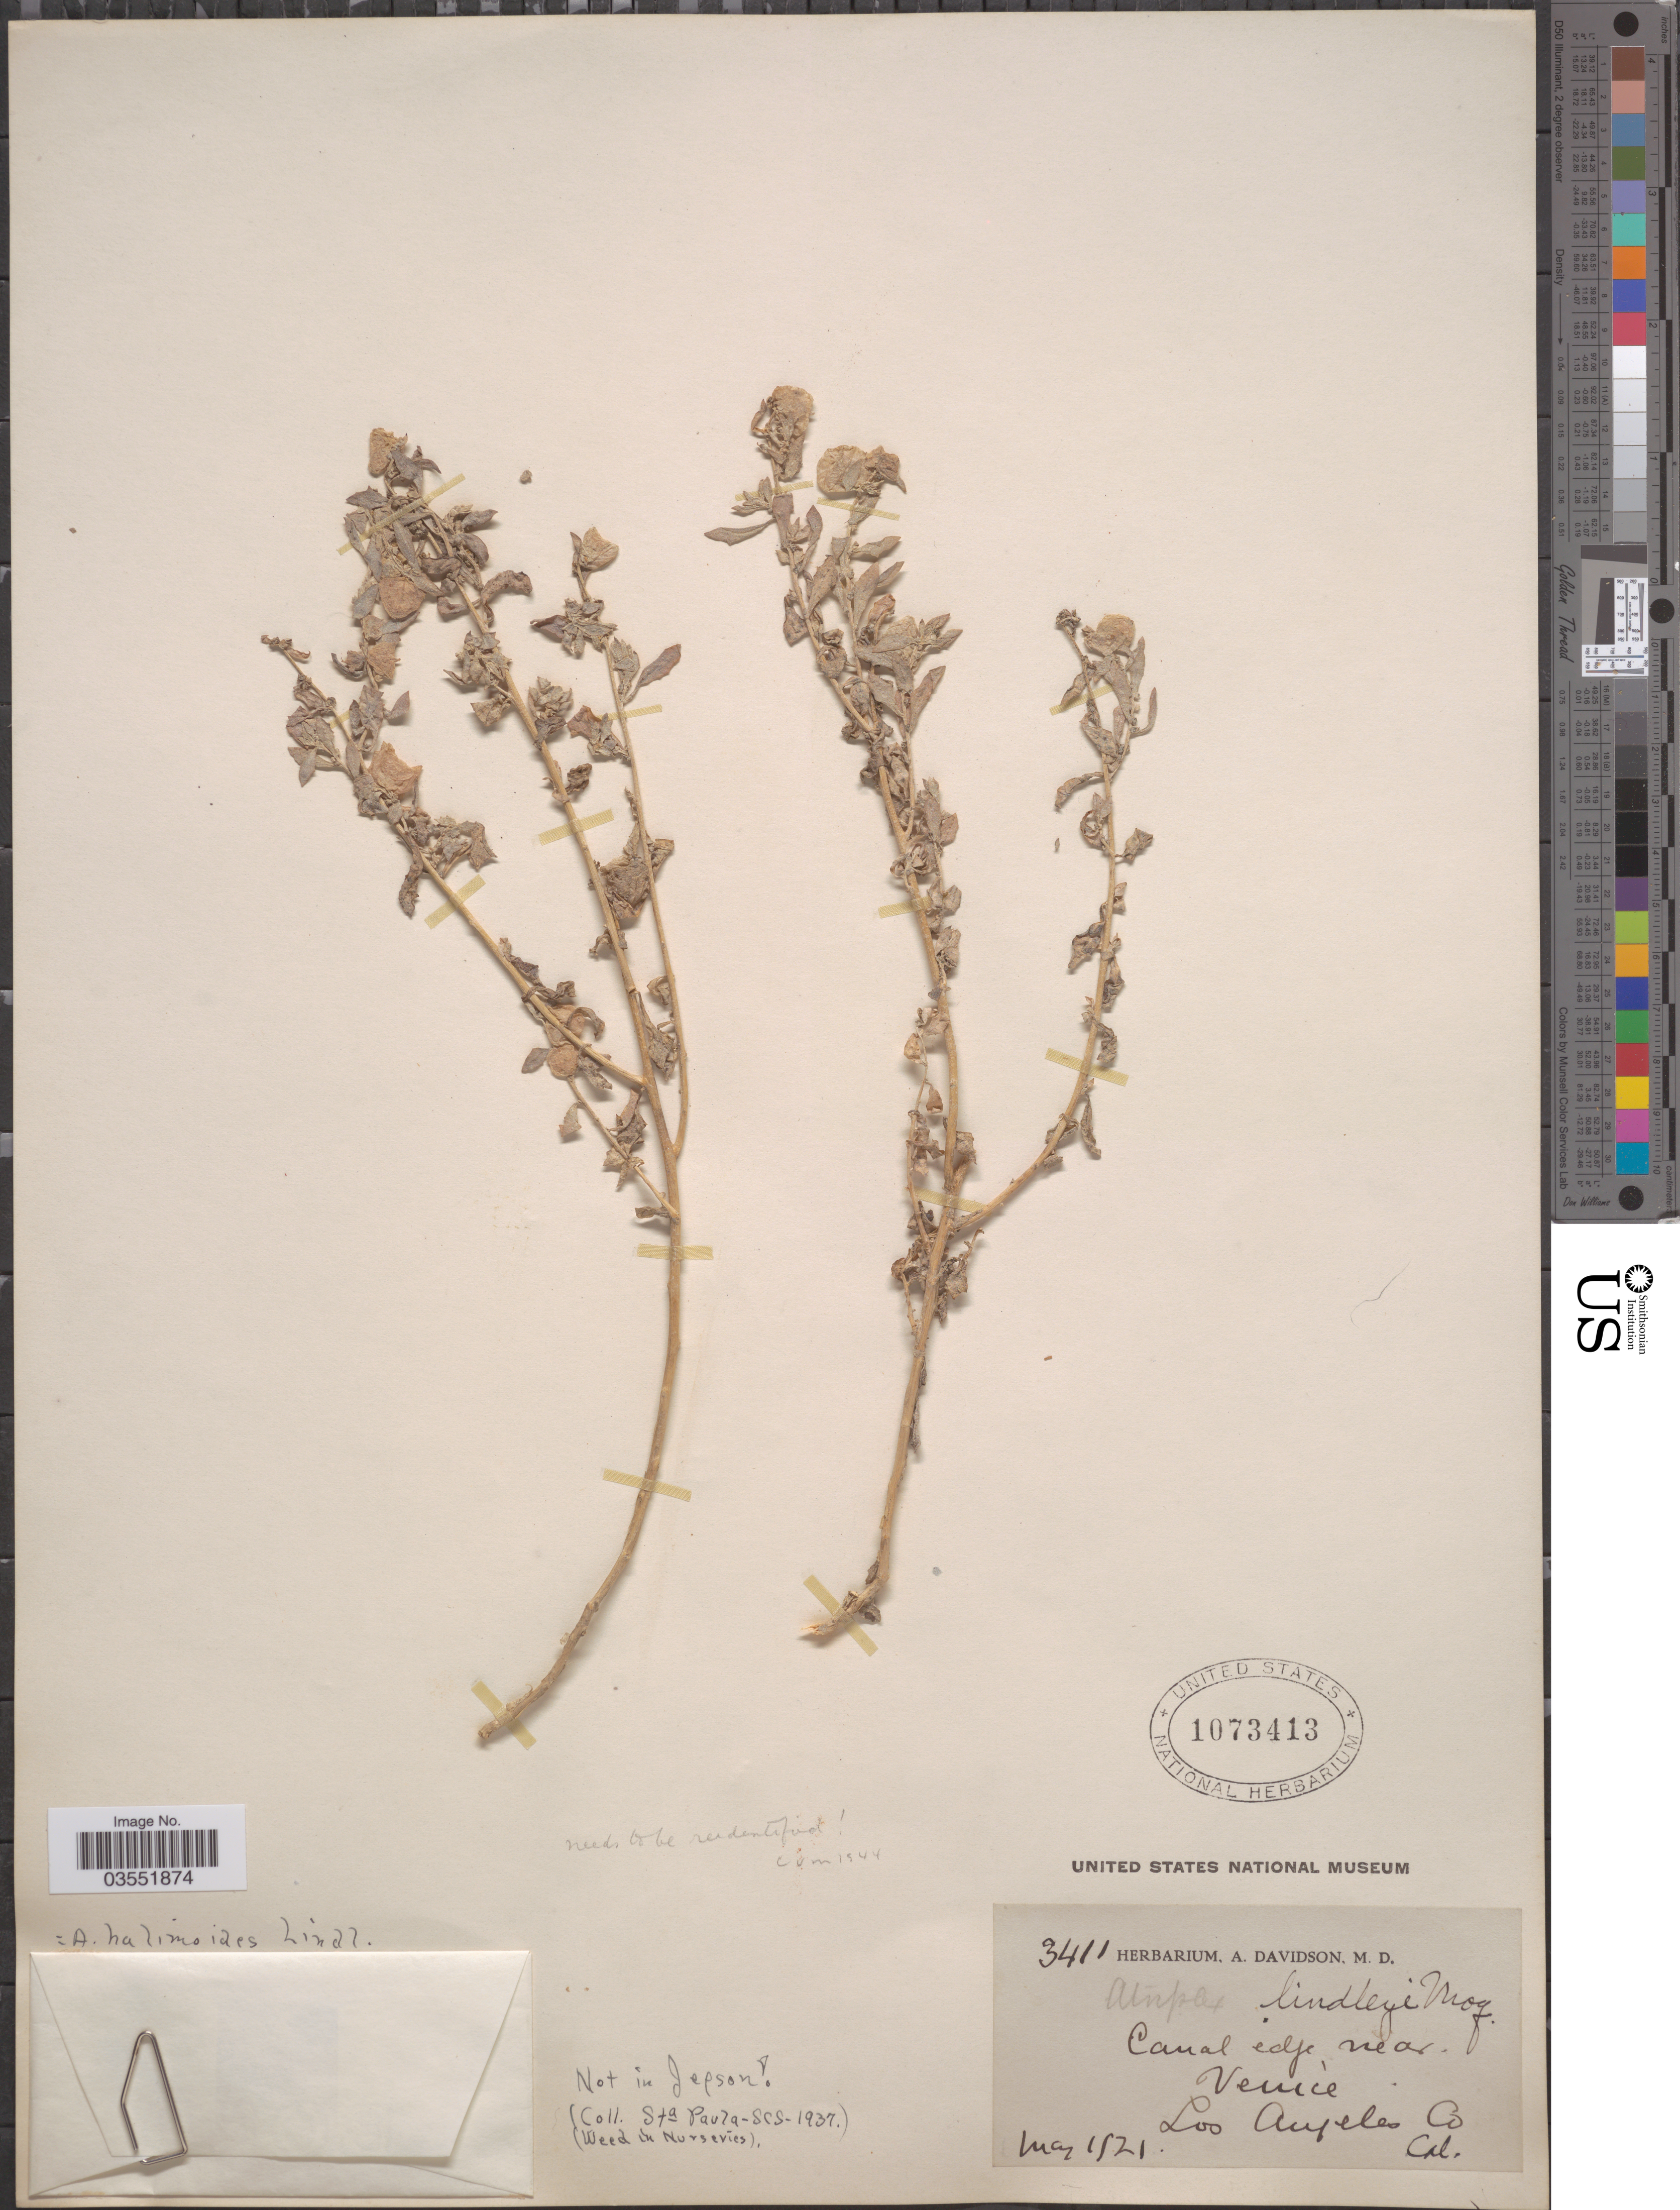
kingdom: Plantae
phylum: Tracheophyta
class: Magnoliopsida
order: Caryophyllales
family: Amaranthaceae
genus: Atriplex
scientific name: Atriplex halimoides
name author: Raf.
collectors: ex herb. A. Davidson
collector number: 3411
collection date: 1921-05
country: United States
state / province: California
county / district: Los Angeles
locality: Canal edge near Venice. Los Angeles Co.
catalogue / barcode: US 1073413